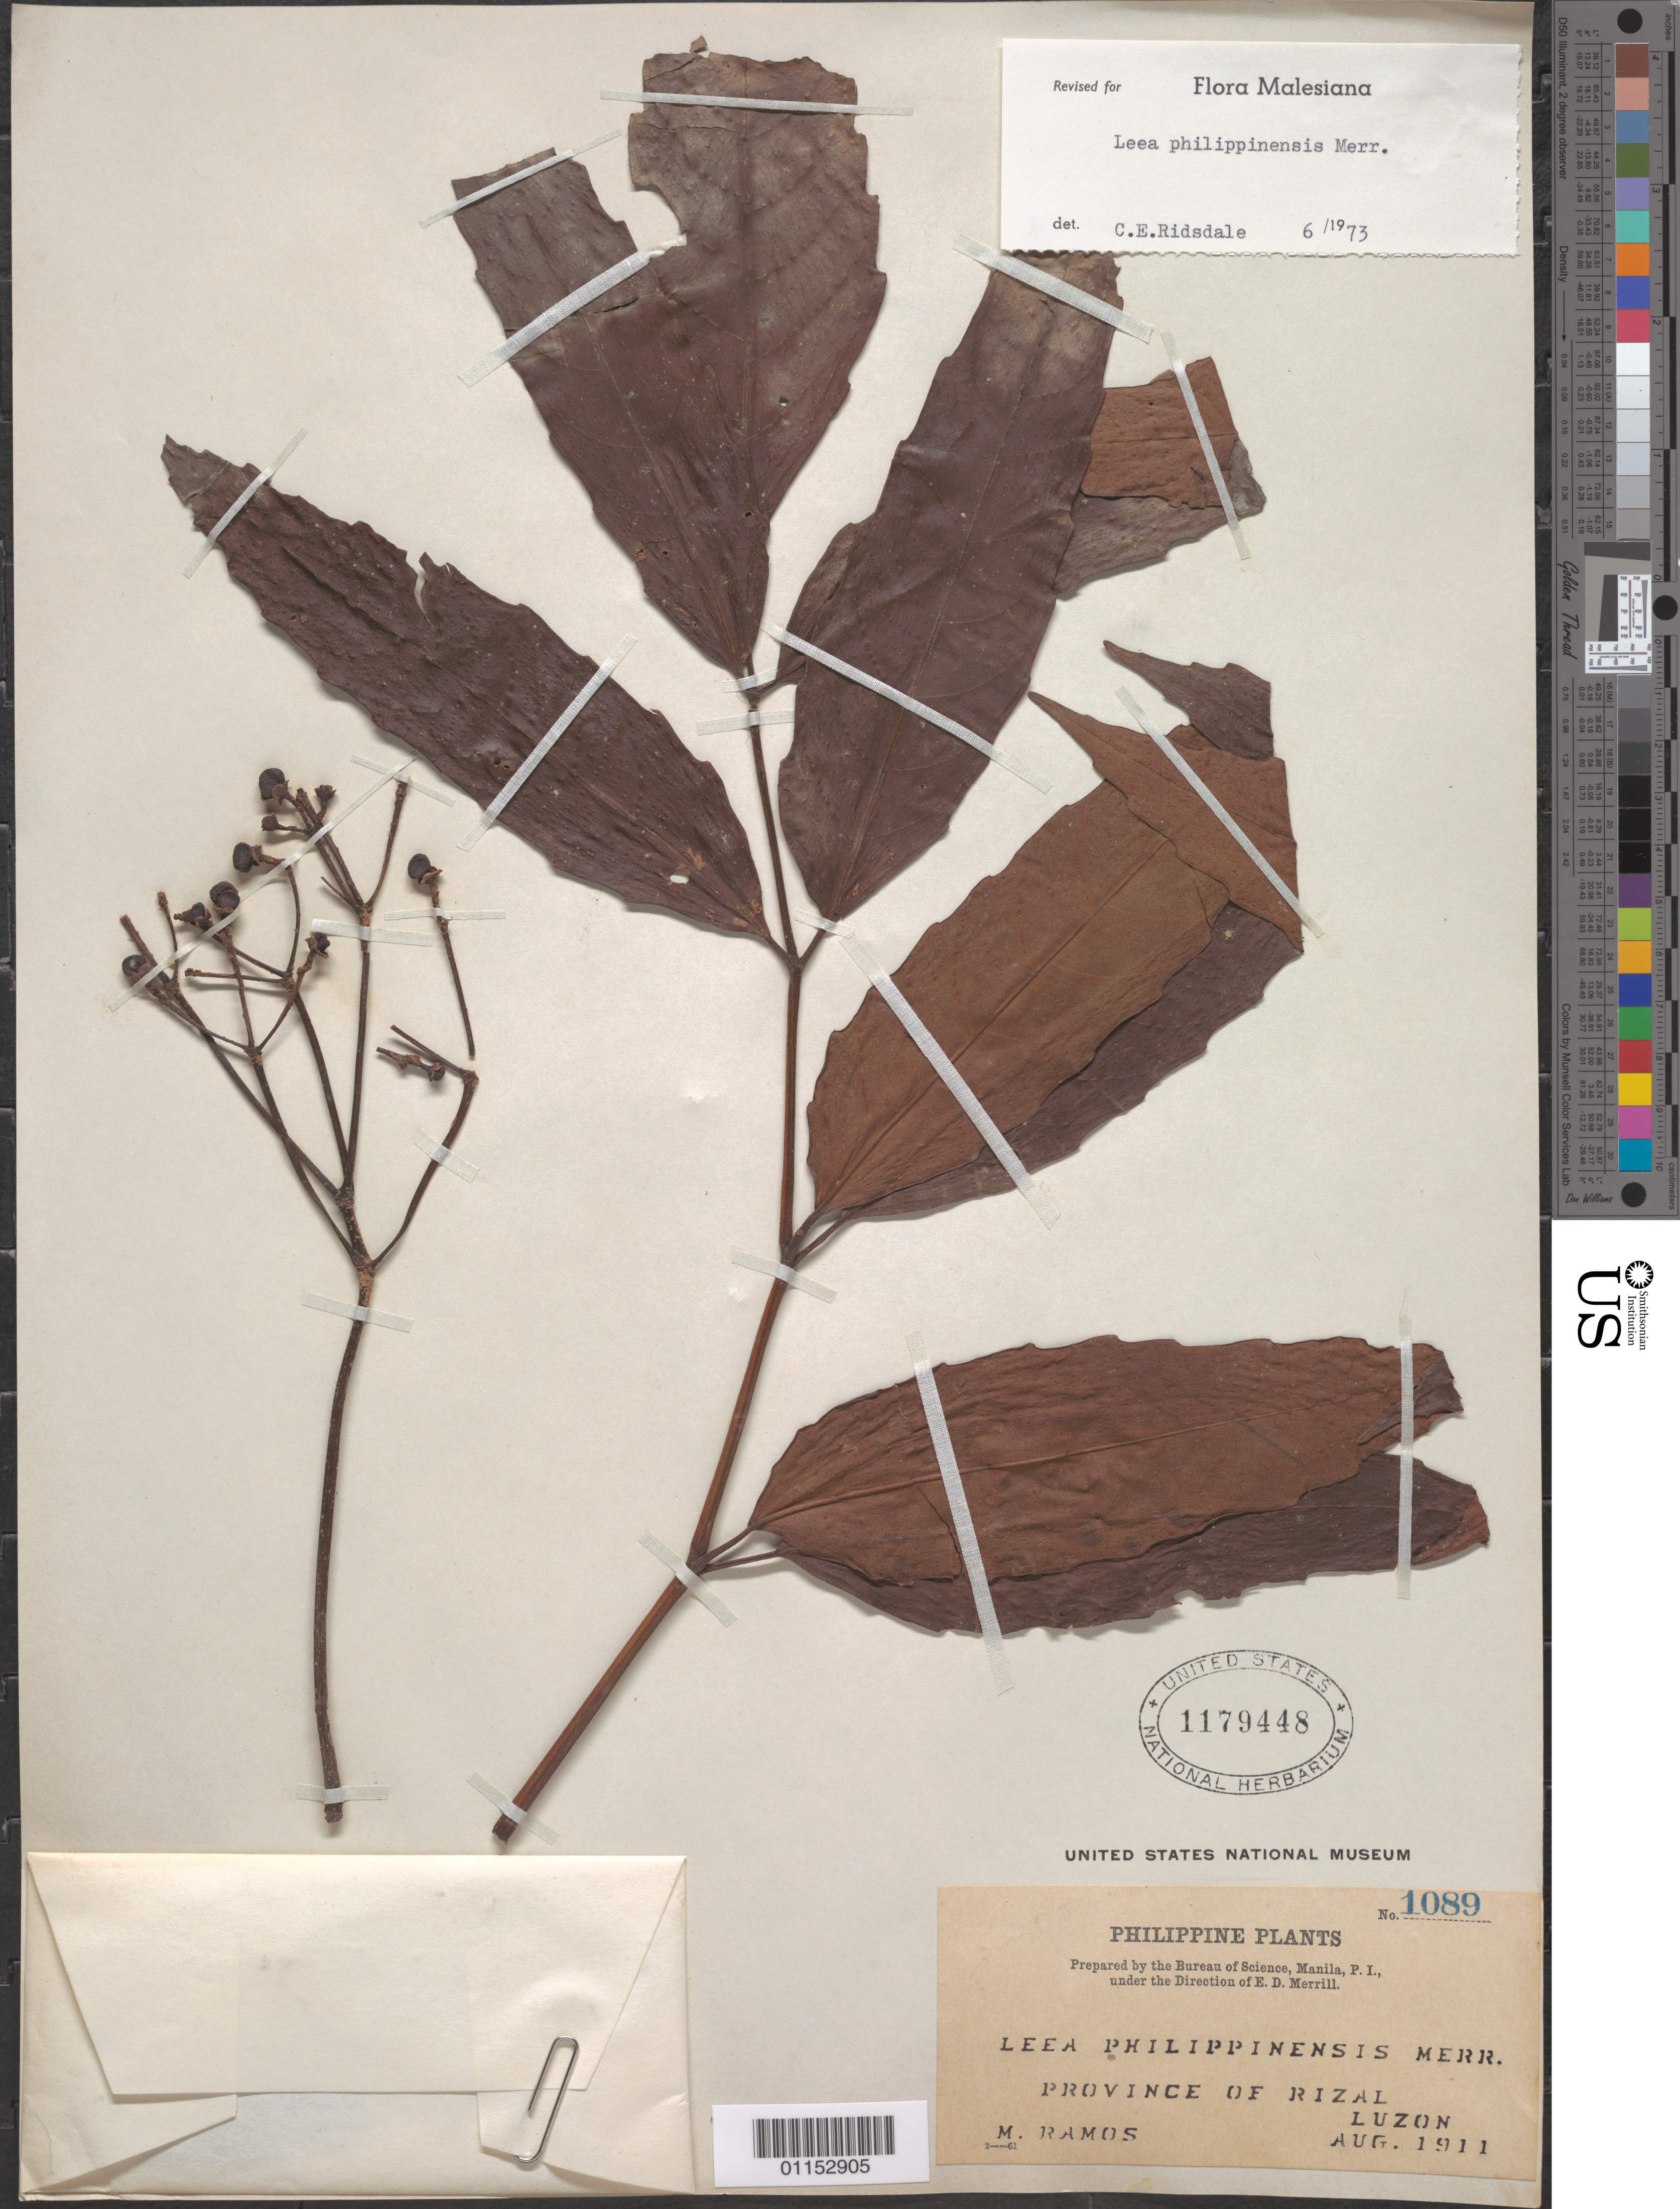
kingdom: Plantae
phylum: Tracheophyta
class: Magnoliopsida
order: Vitales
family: Vitaceae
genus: Leea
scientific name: Leea philippinensis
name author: Merr.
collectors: M. Ramos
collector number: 1089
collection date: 1911-08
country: Philippines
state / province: Calabarzon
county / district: Rizal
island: Luzon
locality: Luzon.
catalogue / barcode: US 1179448